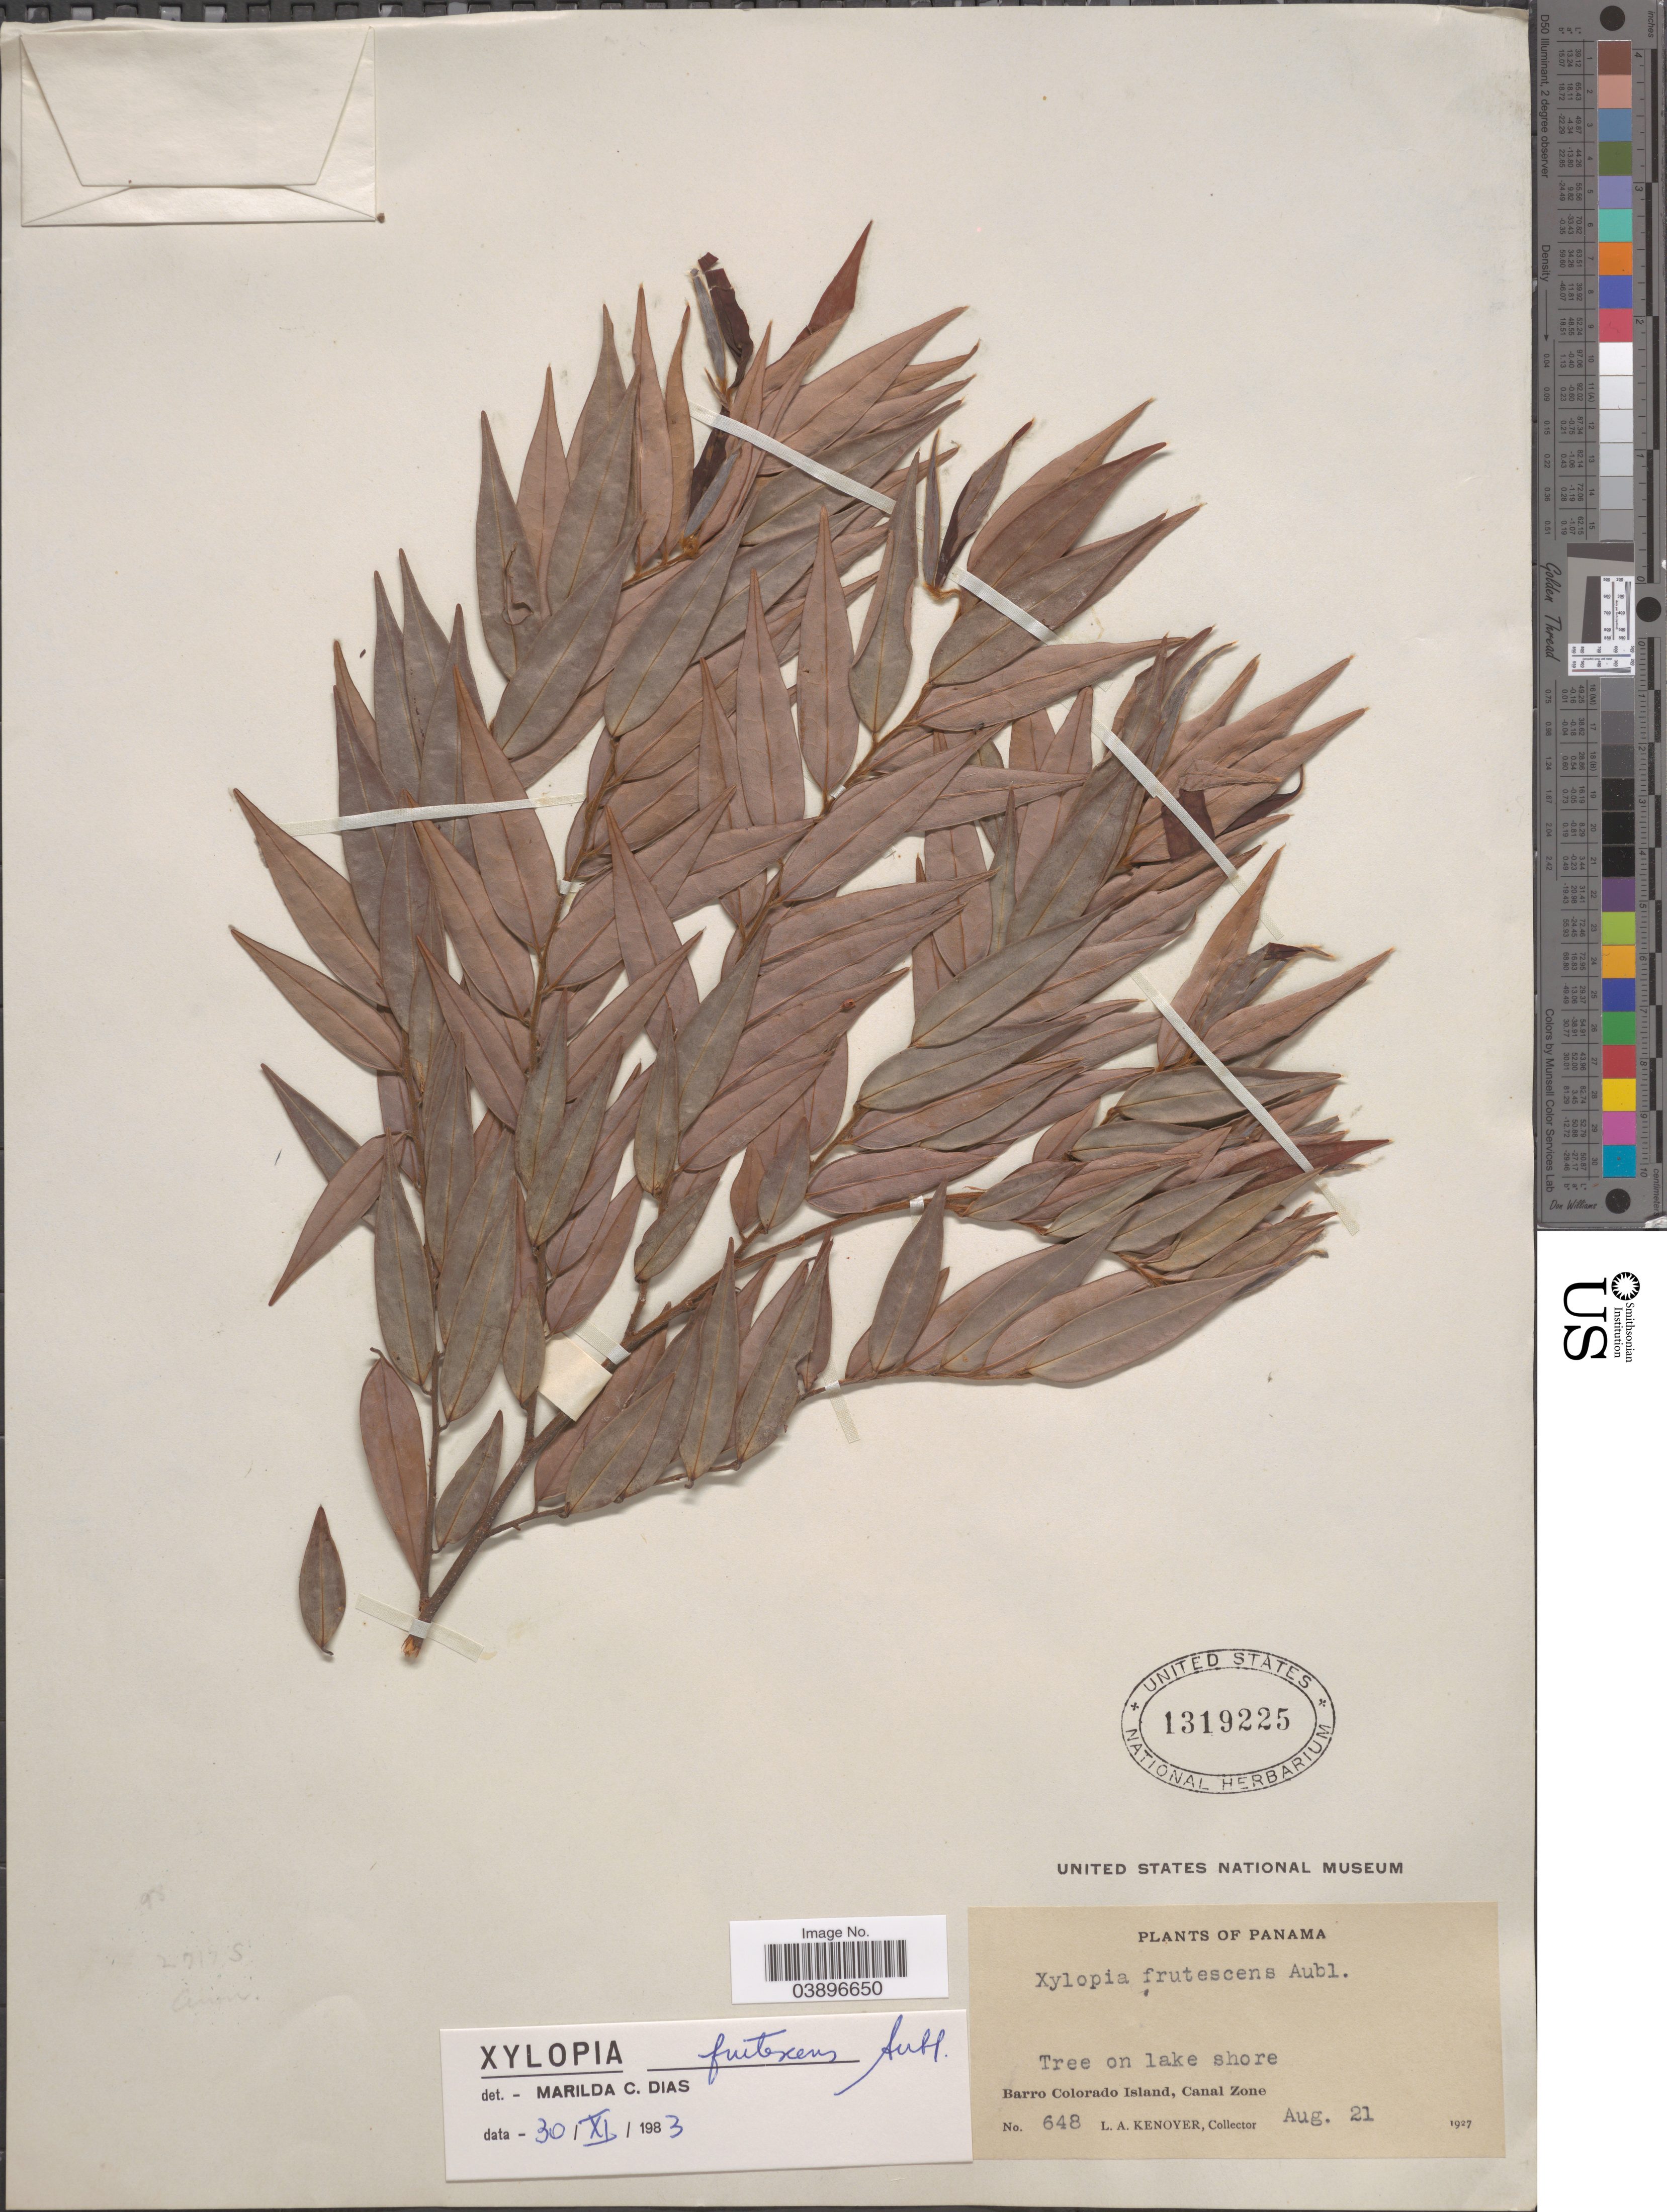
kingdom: Plantae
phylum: Tracheophyta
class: Magnoliopsida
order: Magnoliales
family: Annonaceae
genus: Xylopia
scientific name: Xylopia frutescens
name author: Aubl.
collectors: L. A. Kenoyer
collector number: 648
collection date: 1927-08-21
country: Panama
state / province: Panamá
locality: Barro Colorado Island, Canal Zone.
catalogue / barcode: US 1319225